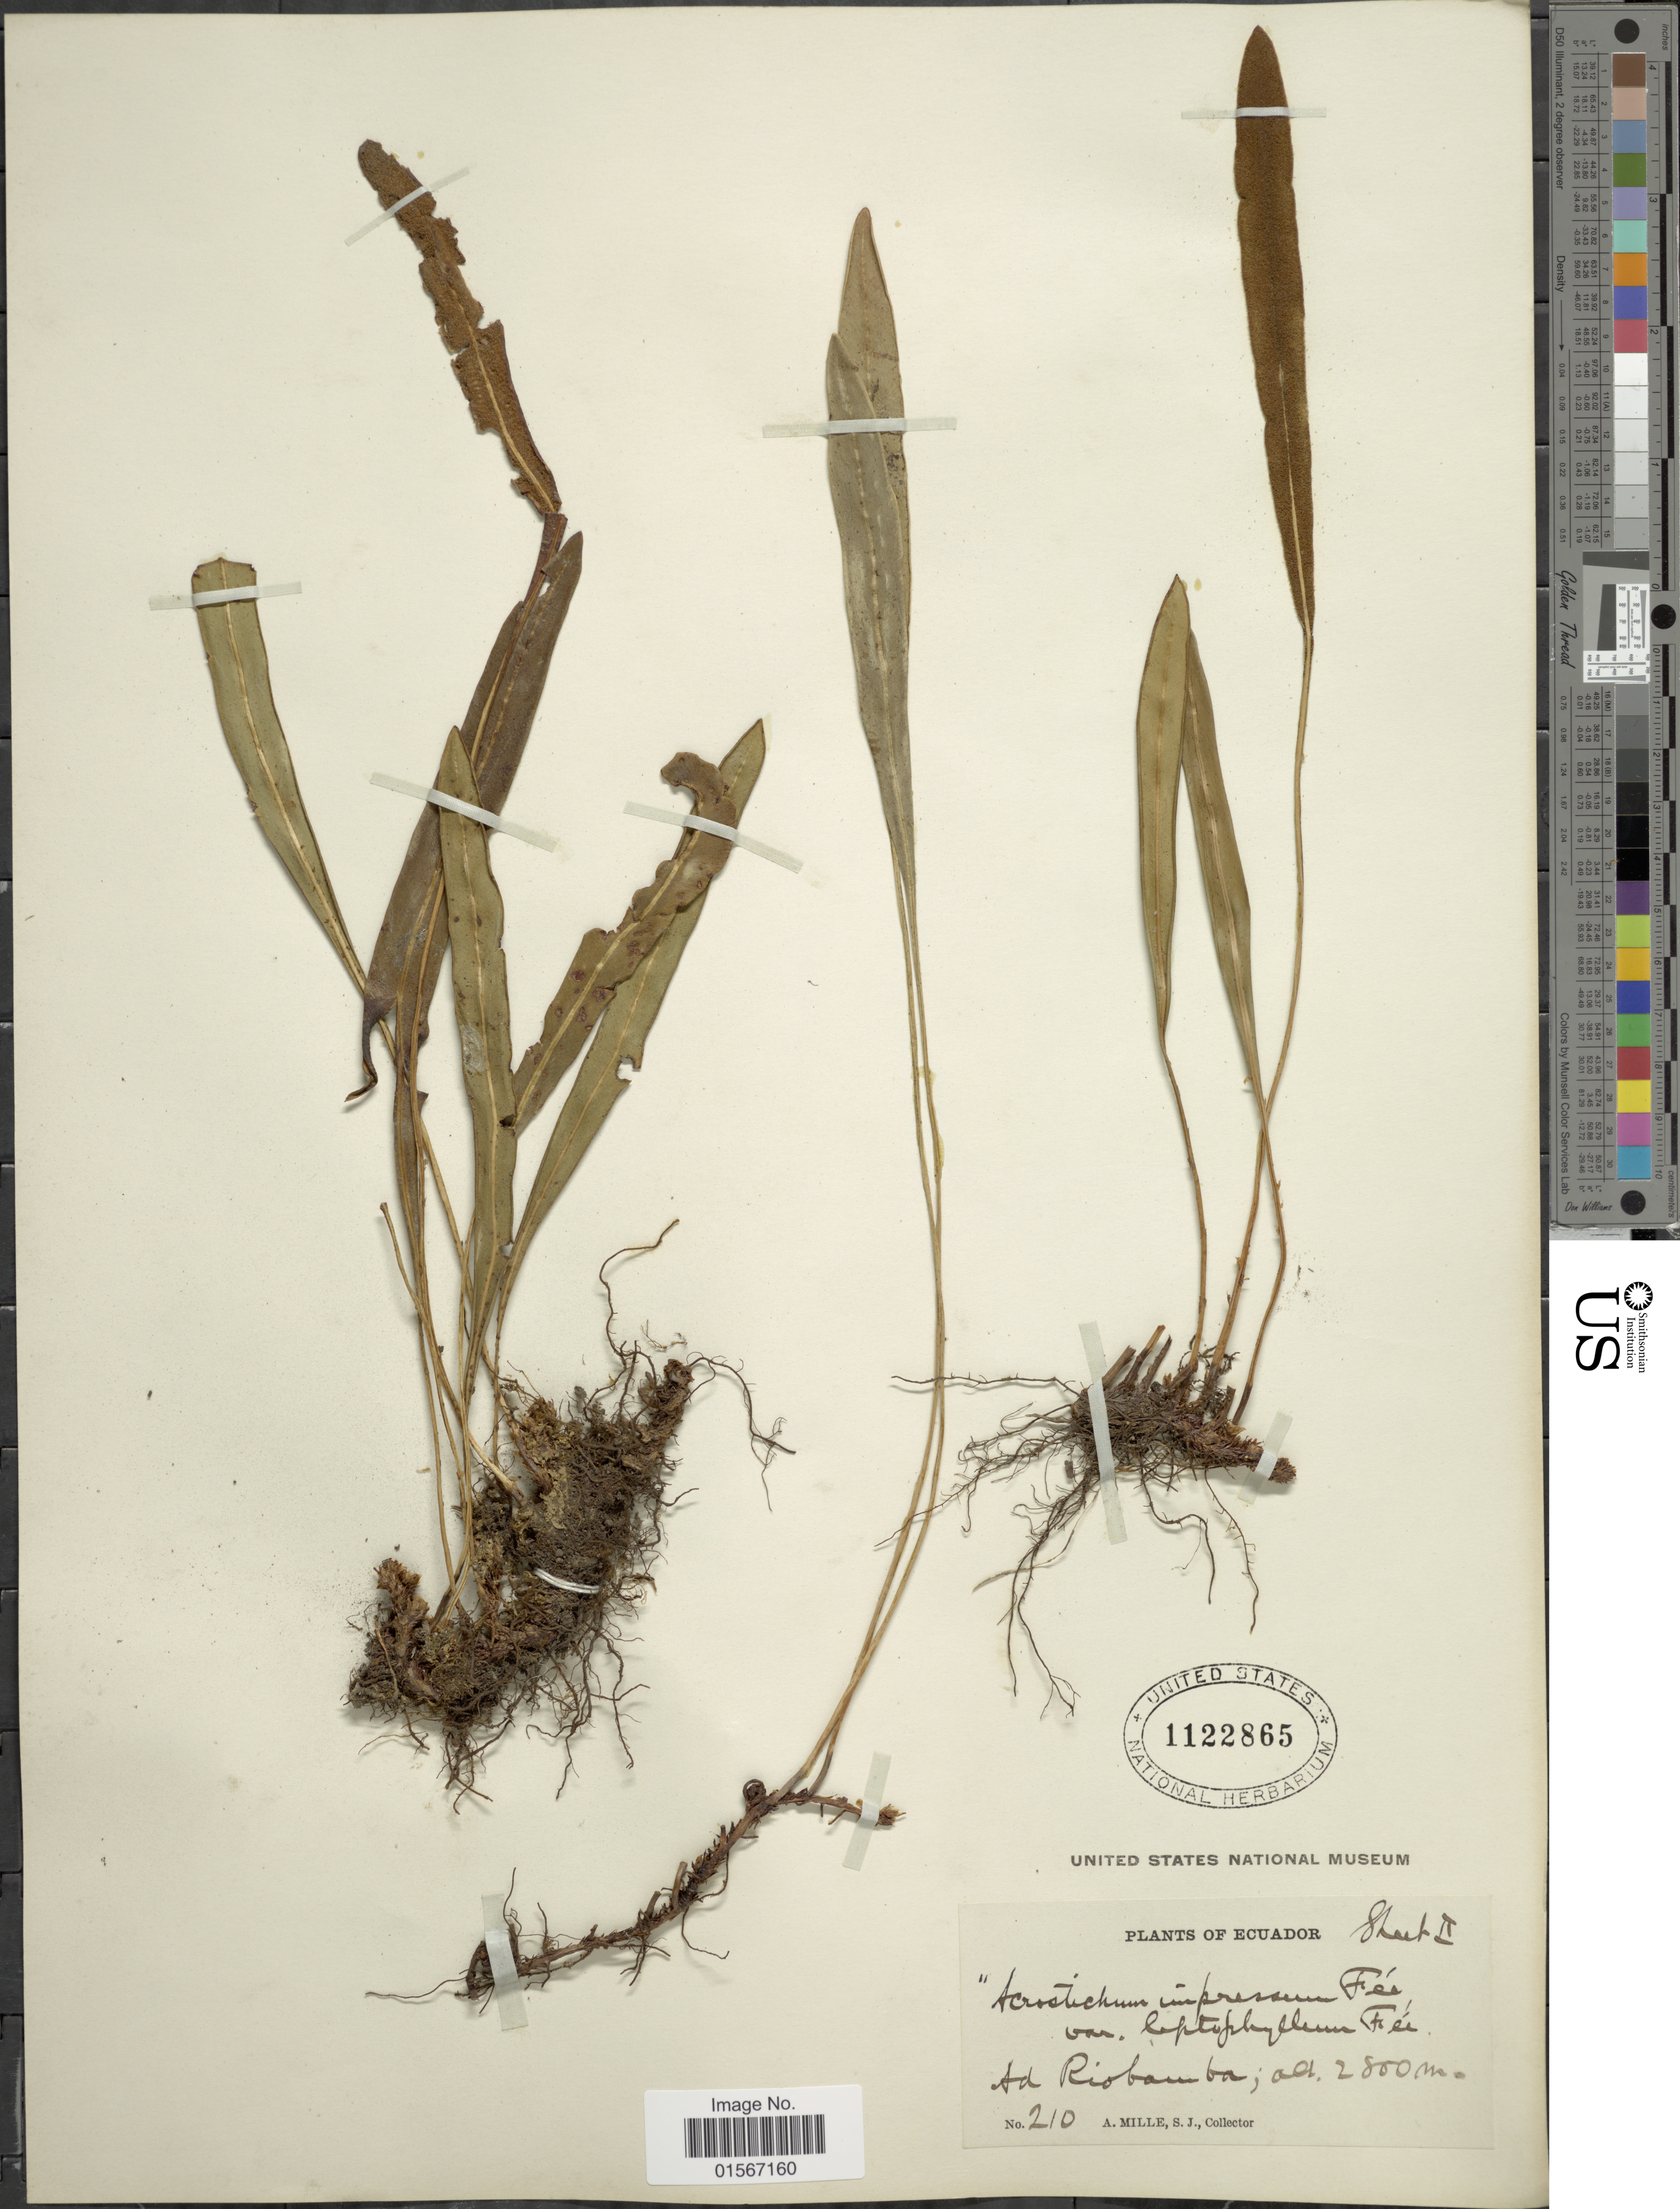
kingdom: Plantae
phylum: Tracheophyta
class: Polypodiopsida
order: Polypodiales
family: Dryopteridaceae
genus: Elaphoglossum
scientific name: Elaphoglossum minutum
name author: (Pohl ex Fée) T. Moore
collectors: A. Mille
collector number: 320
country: Ecuador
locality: Ecuador, Ad Riobamba.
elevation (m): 2800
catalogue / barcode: US 1122865